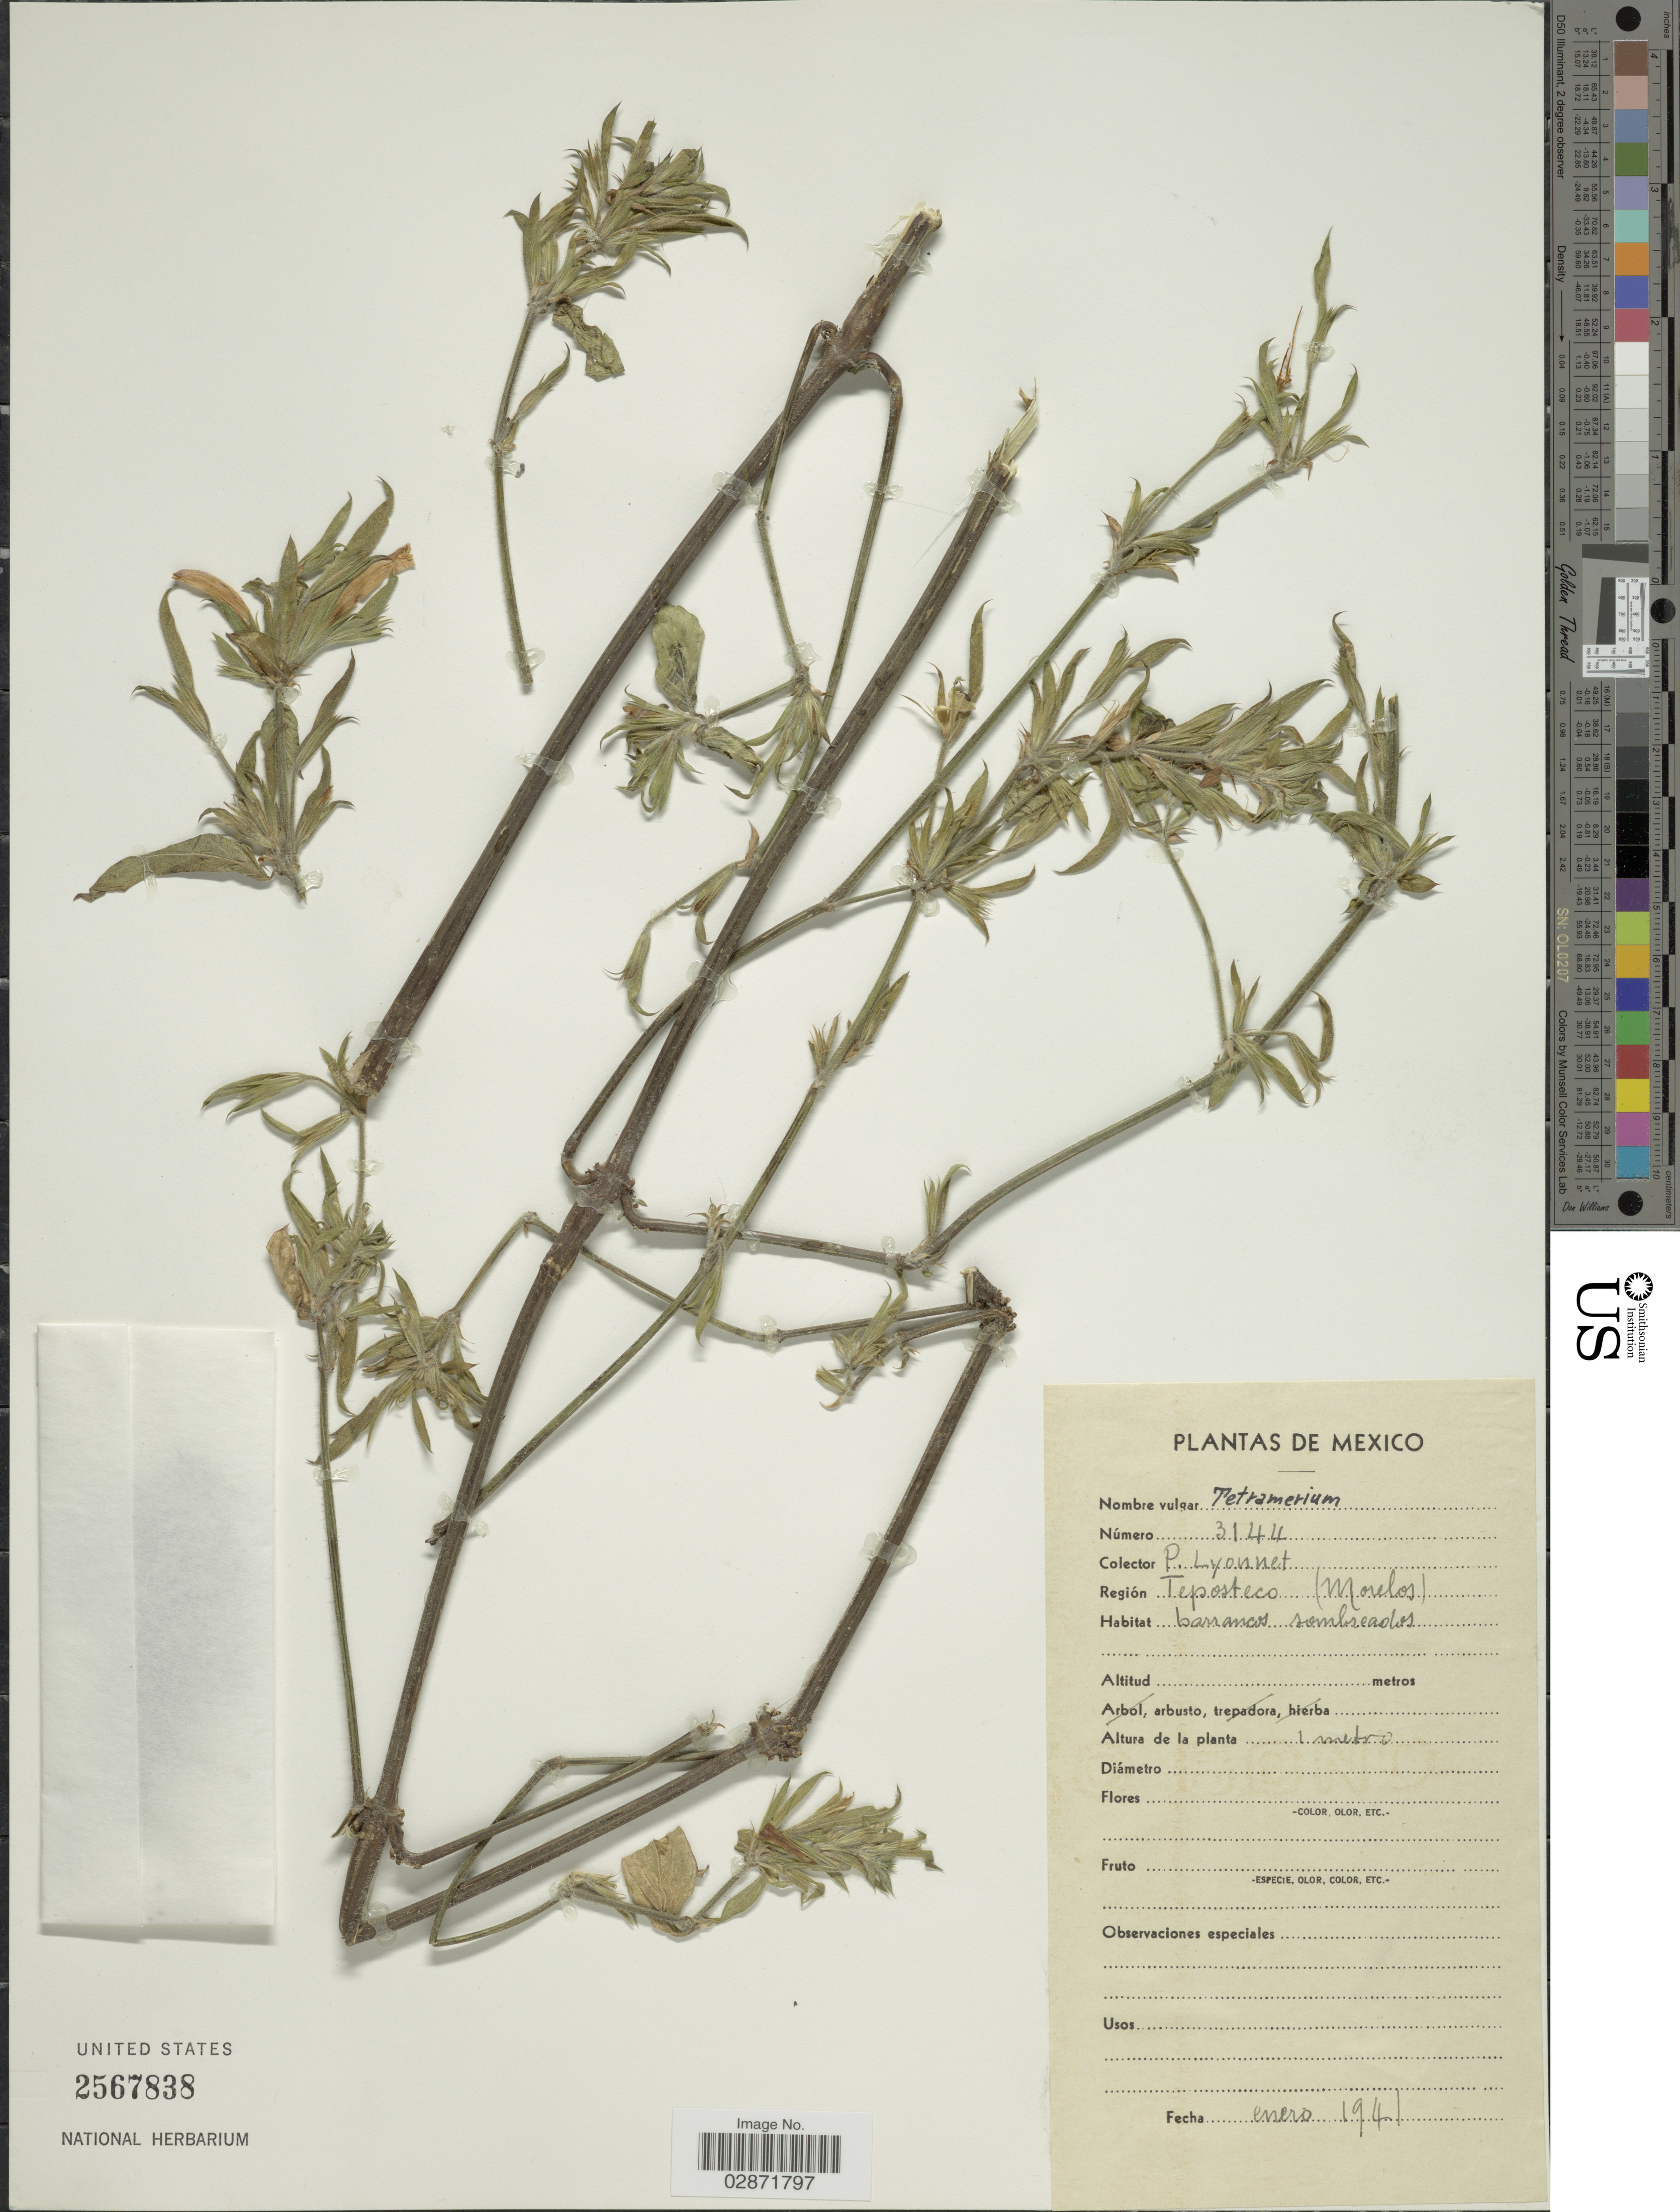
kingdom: Plantae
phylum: Tracheophyta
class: Magnoliopsida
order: Lamiales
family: Acanthaceae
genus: Dicliptera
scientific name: Dicliptera sp.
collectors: E. Lyonnet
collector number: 3144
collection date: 1941-01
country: Mexico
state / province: Morelos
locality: Región Teposteco (Morelos).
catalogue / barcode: US 2567838